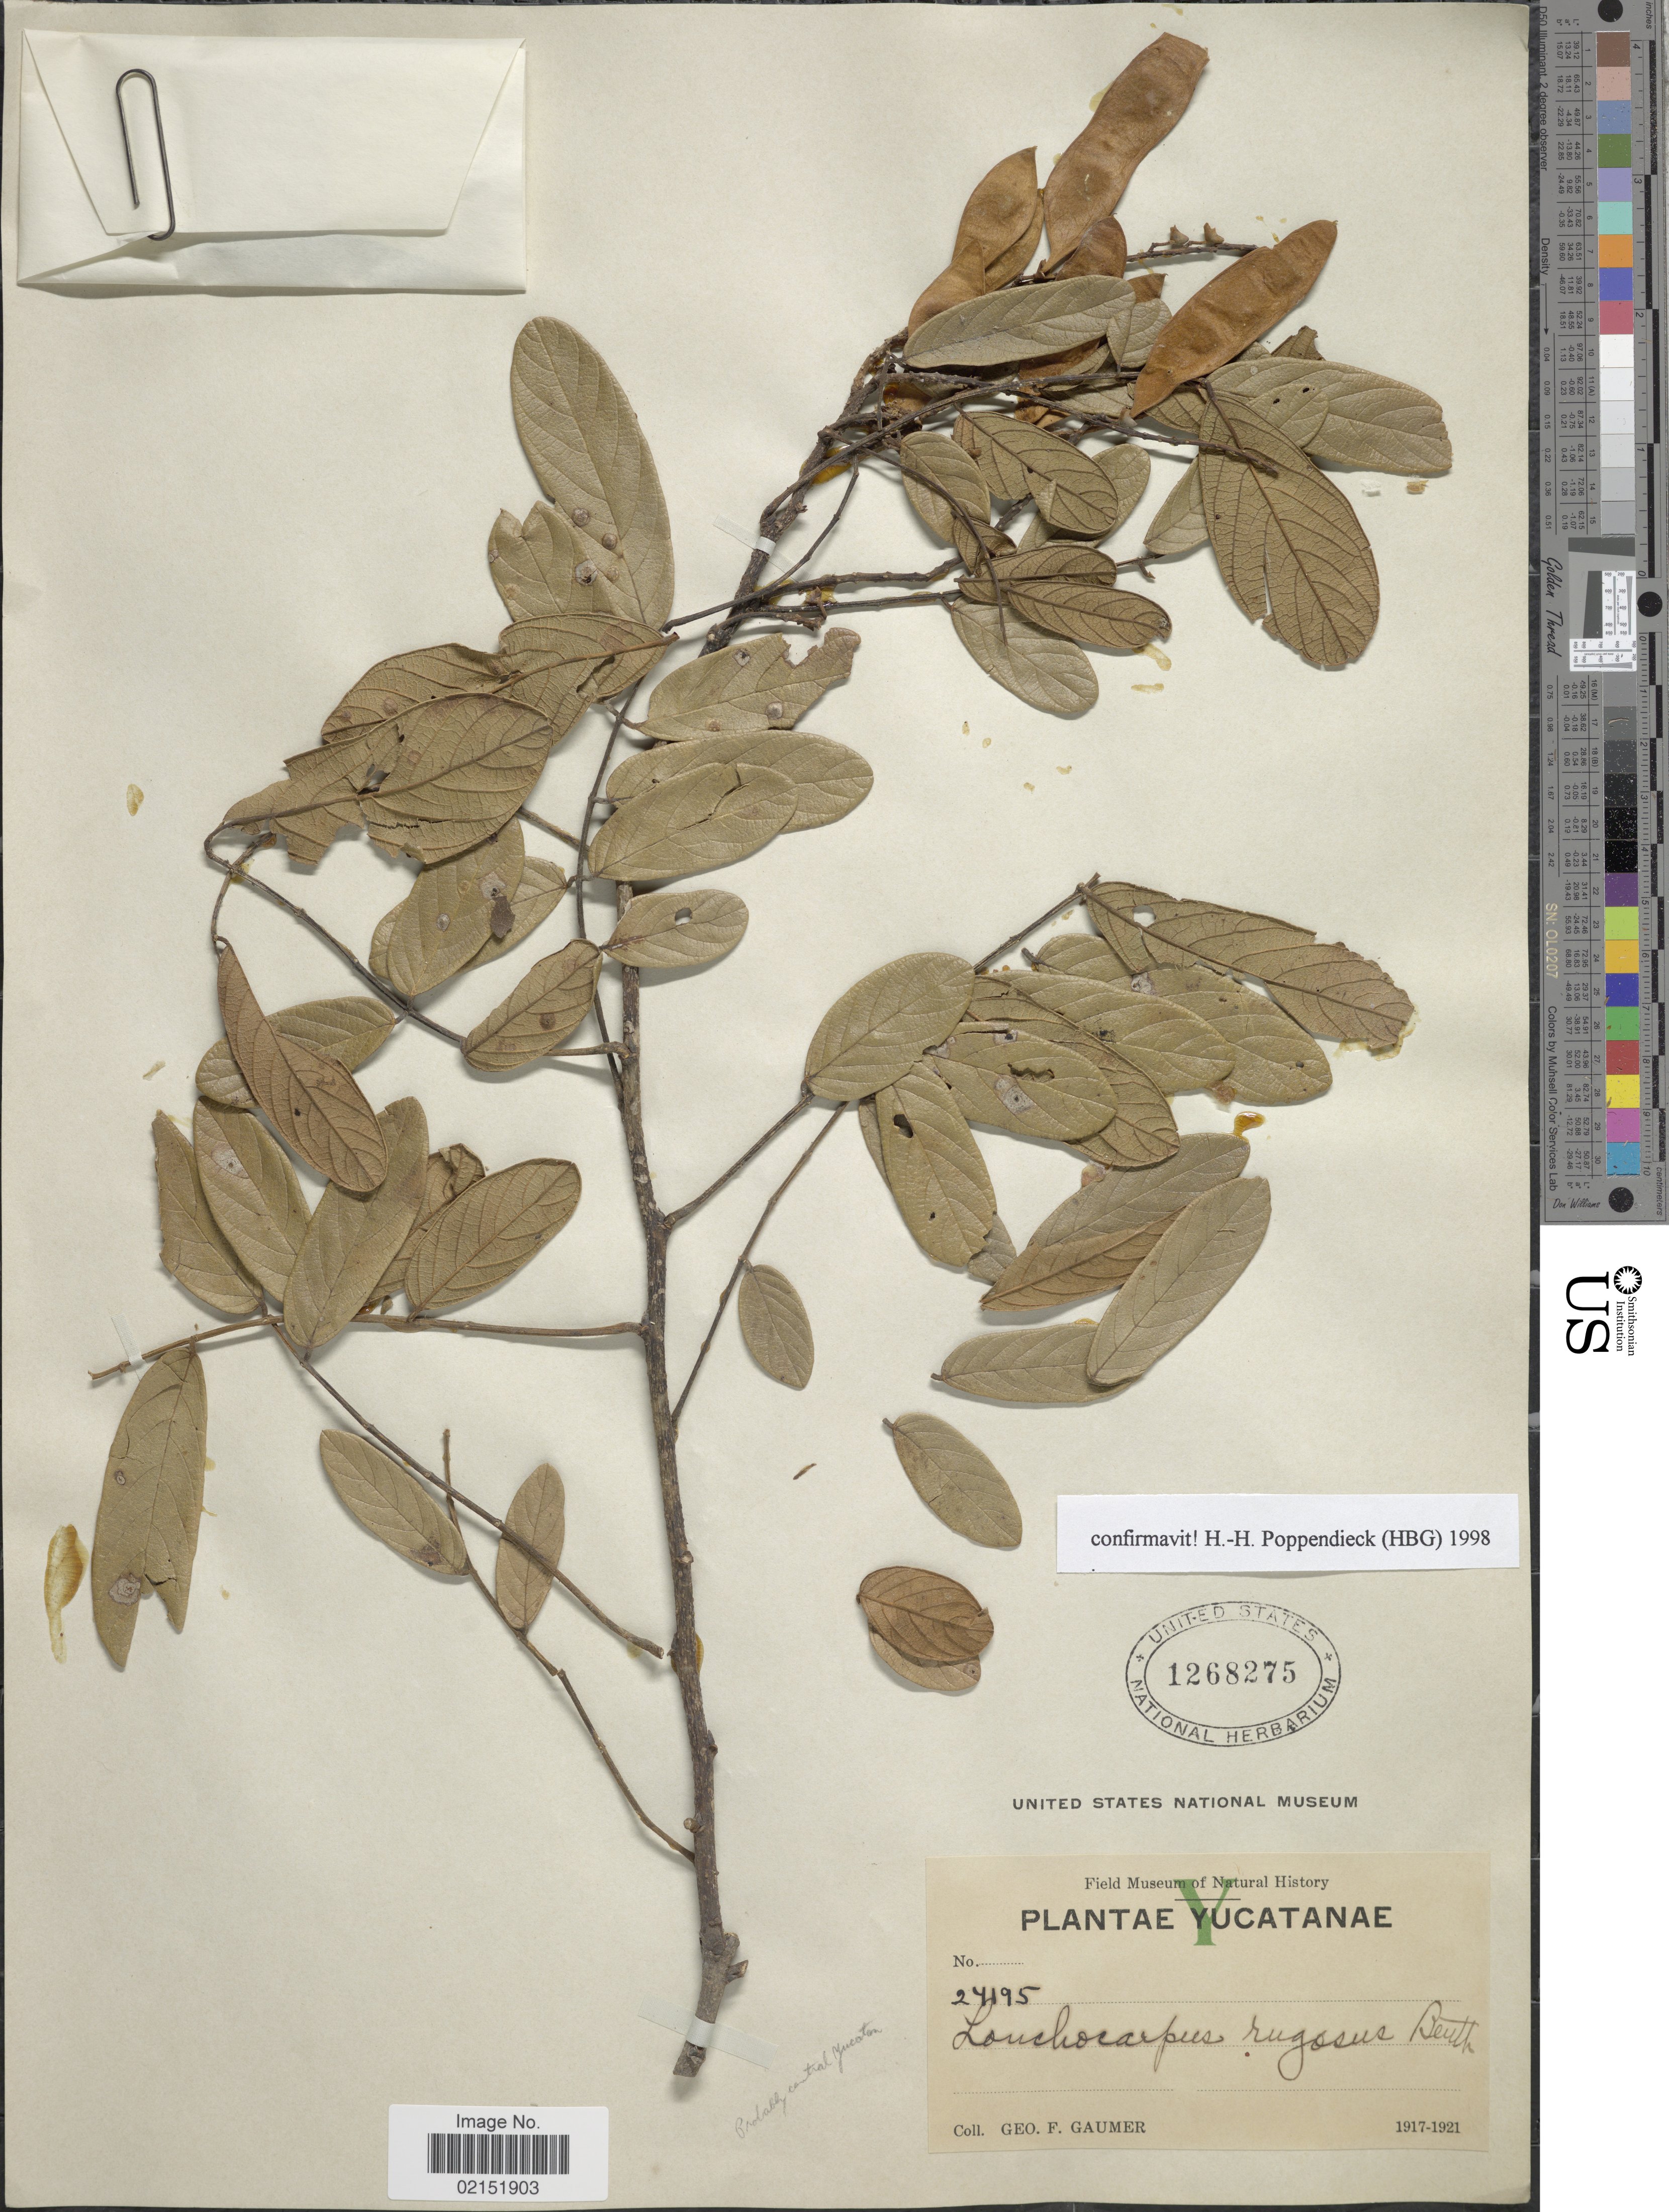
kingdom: Plantae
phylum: Tracheophyta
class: Magnoliopsida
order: Fabales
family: Fabaceae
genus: Lonchocarpus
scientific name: Lonchocarpus rugosus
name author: Benth.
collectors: G. F. Gaumer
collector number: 24195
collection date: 1917/1921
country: Mexico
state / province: Yucatán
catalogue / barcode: US 1268275